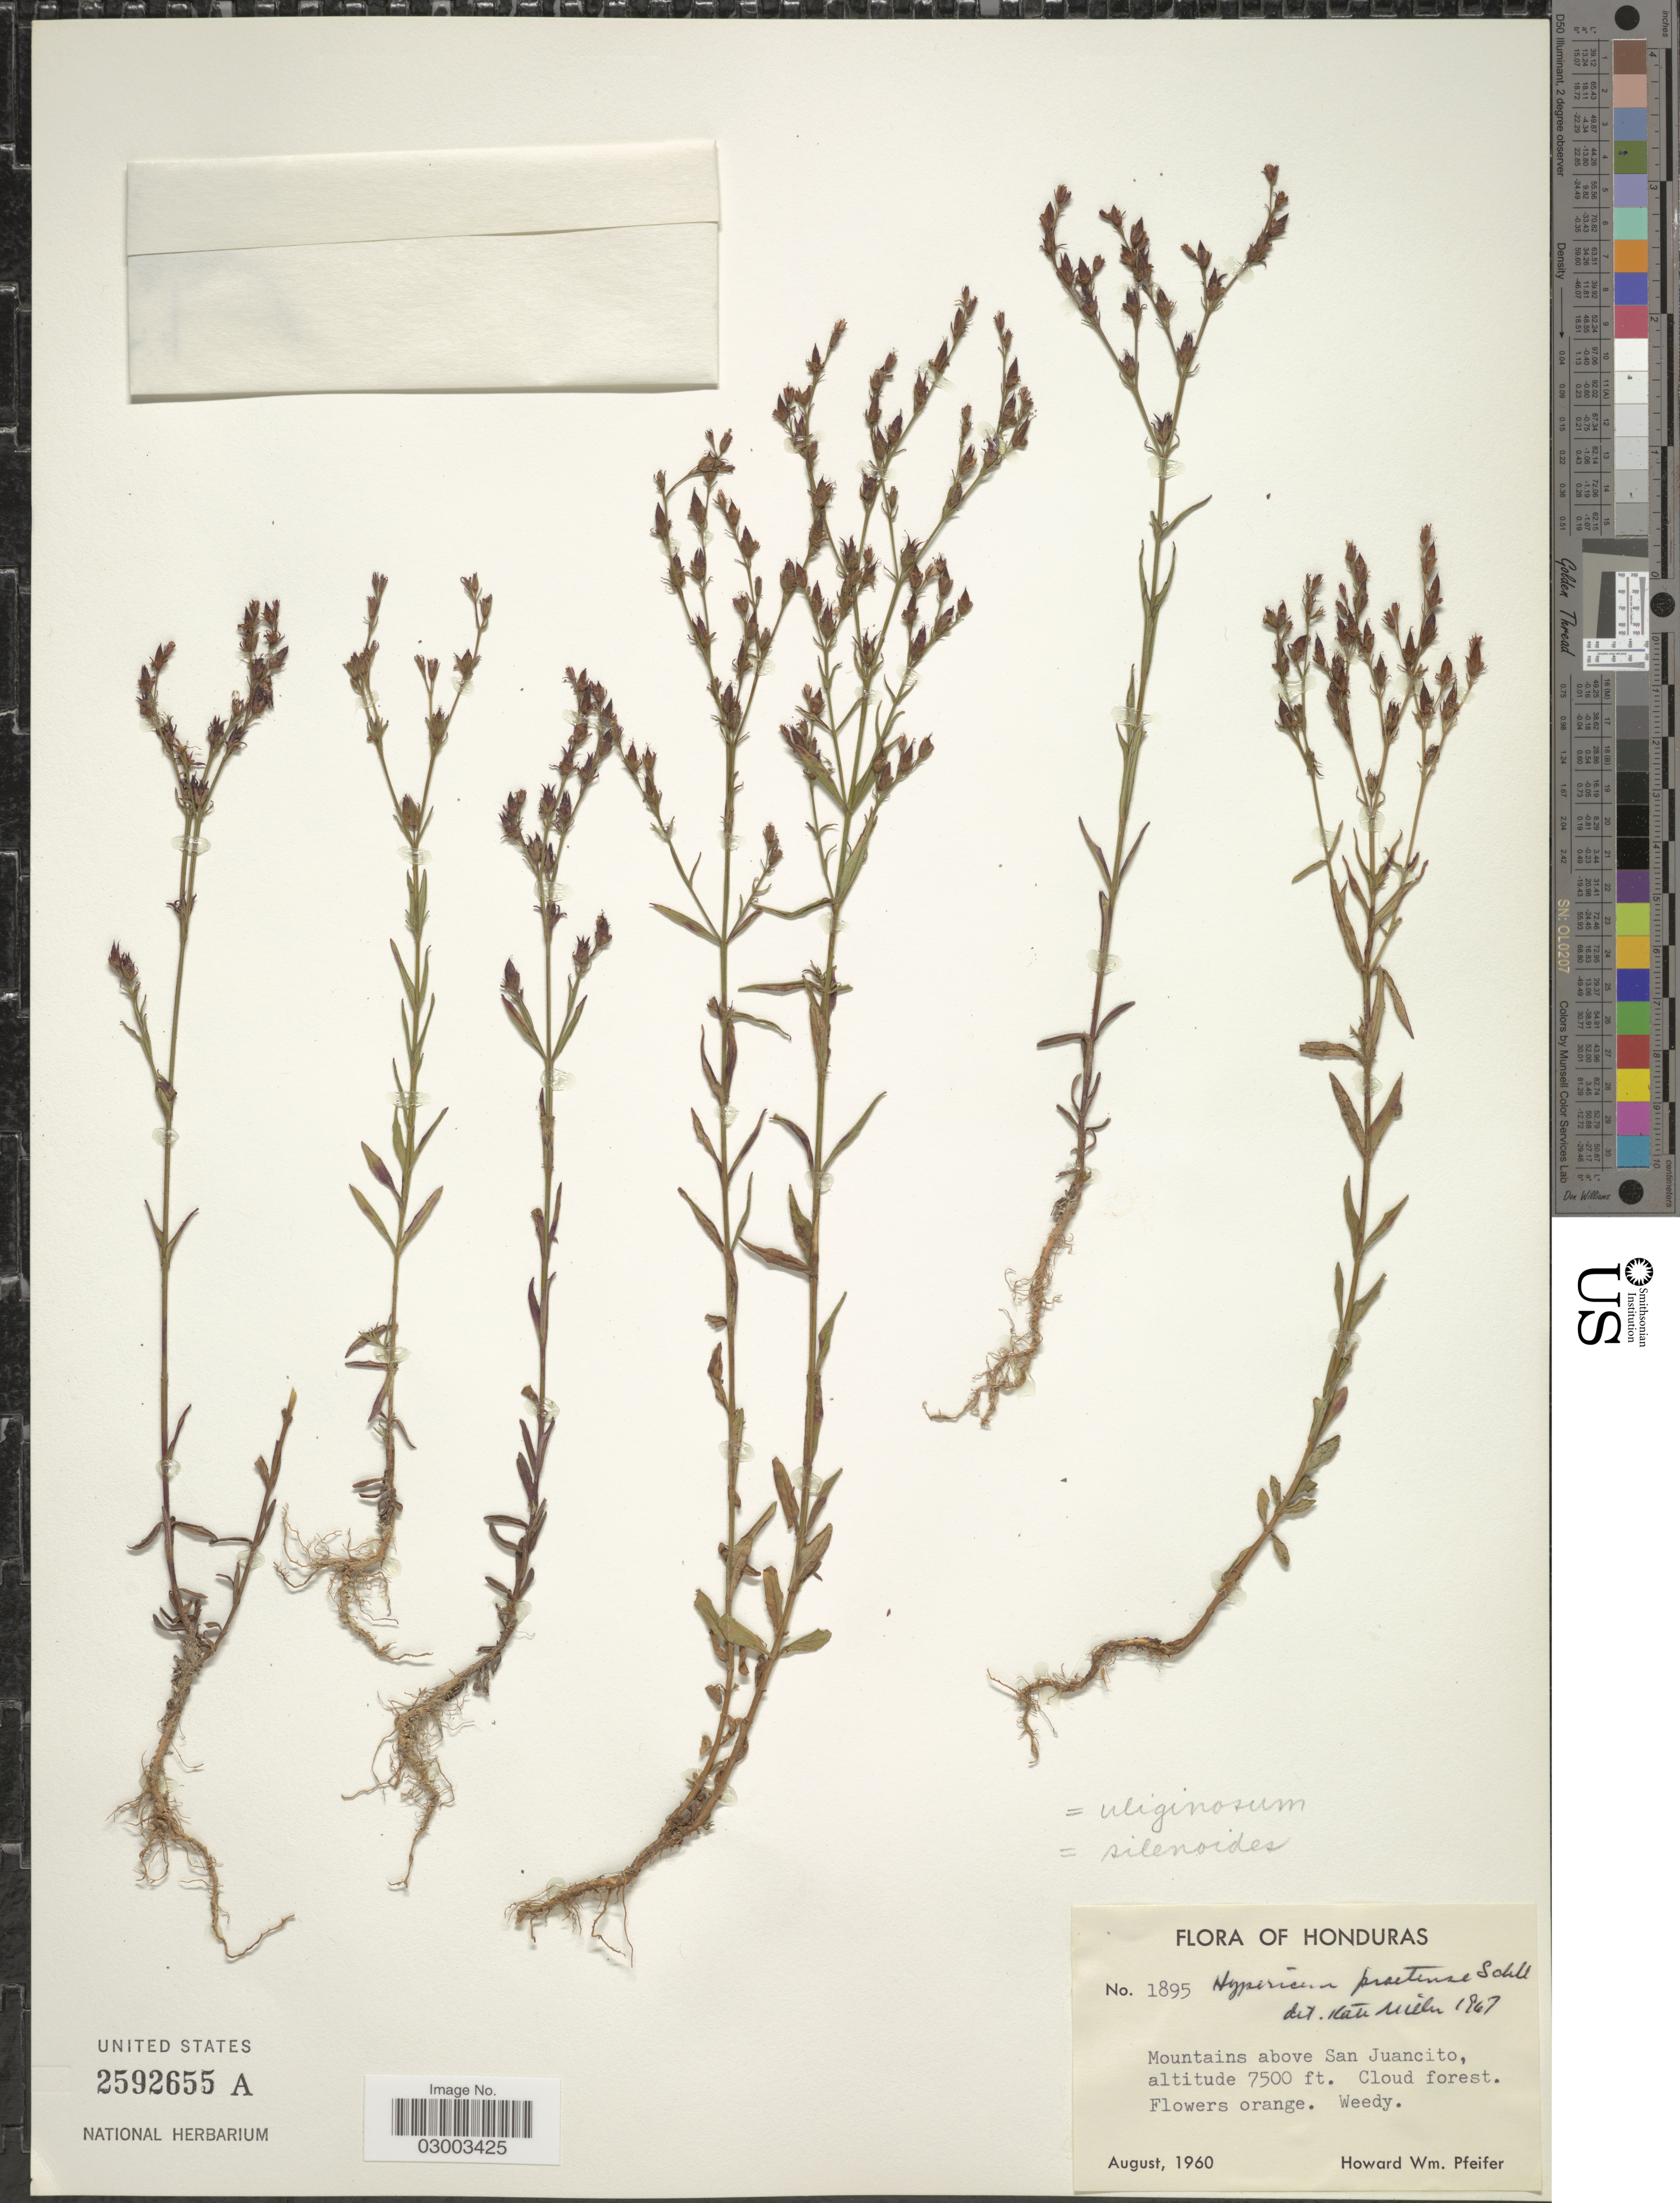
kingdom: Plantae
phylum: Tracheophyta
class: Magnoliopsida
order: Malpighiales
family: Hypericaceae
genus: Hypericum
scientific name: Hypericum silenoides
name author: Juss.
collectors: H. W. Pfeifer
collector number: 1895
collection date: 1960-08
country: Honduras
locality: Mountains above San Juancito.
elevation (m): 2286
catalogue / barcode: US 2592655A